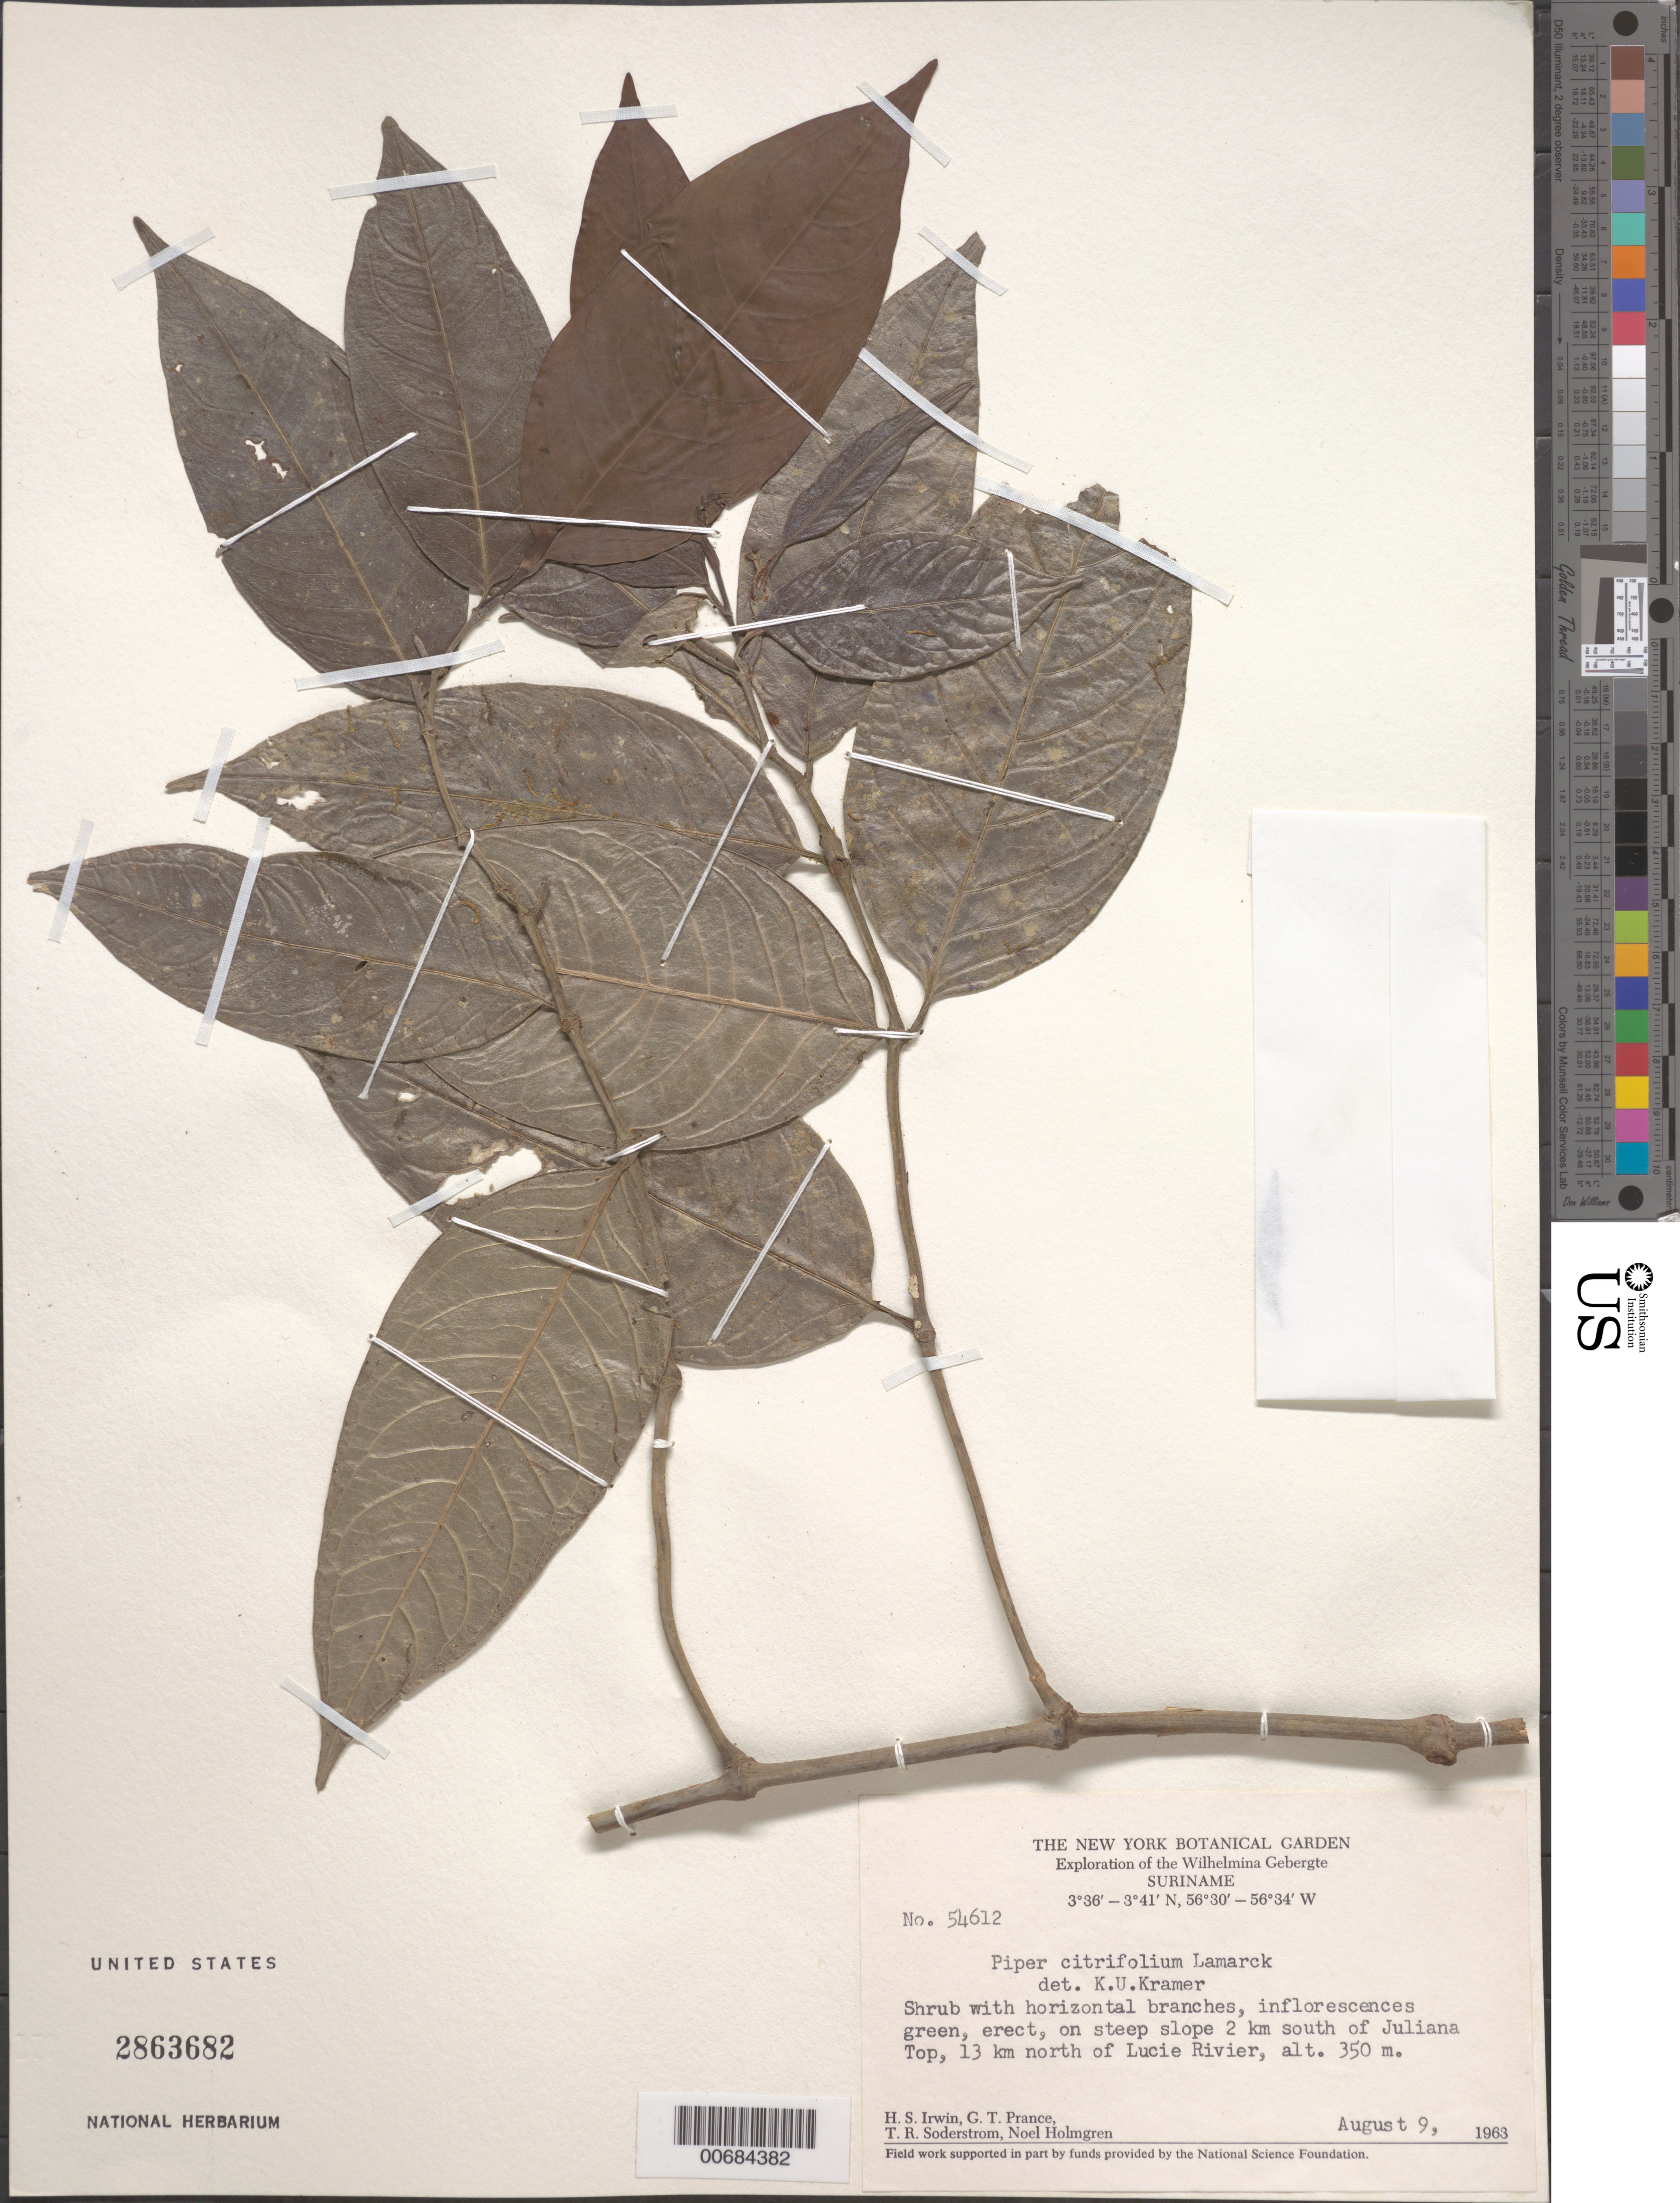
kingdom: Plantae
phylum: Tracheophyta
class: Magnoliopsida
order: Piperales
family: Piperaceae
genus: Piper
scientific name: Piper citrifolium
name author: Lam.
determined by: Kramer, K. U.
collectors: H. Irwin, G. T. Prance, T. R. Soderstrom & N. H. Holmgren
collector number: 54612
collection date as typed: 9-Aug-63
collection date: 1963-08-09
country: Suriname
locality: Wilhelminagebergte (Wilhelmina Mts.), 2 km S of Juliana Top, 13 km N of Lucie R.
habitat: Seep slope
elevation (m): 350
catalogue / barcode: US 2863682